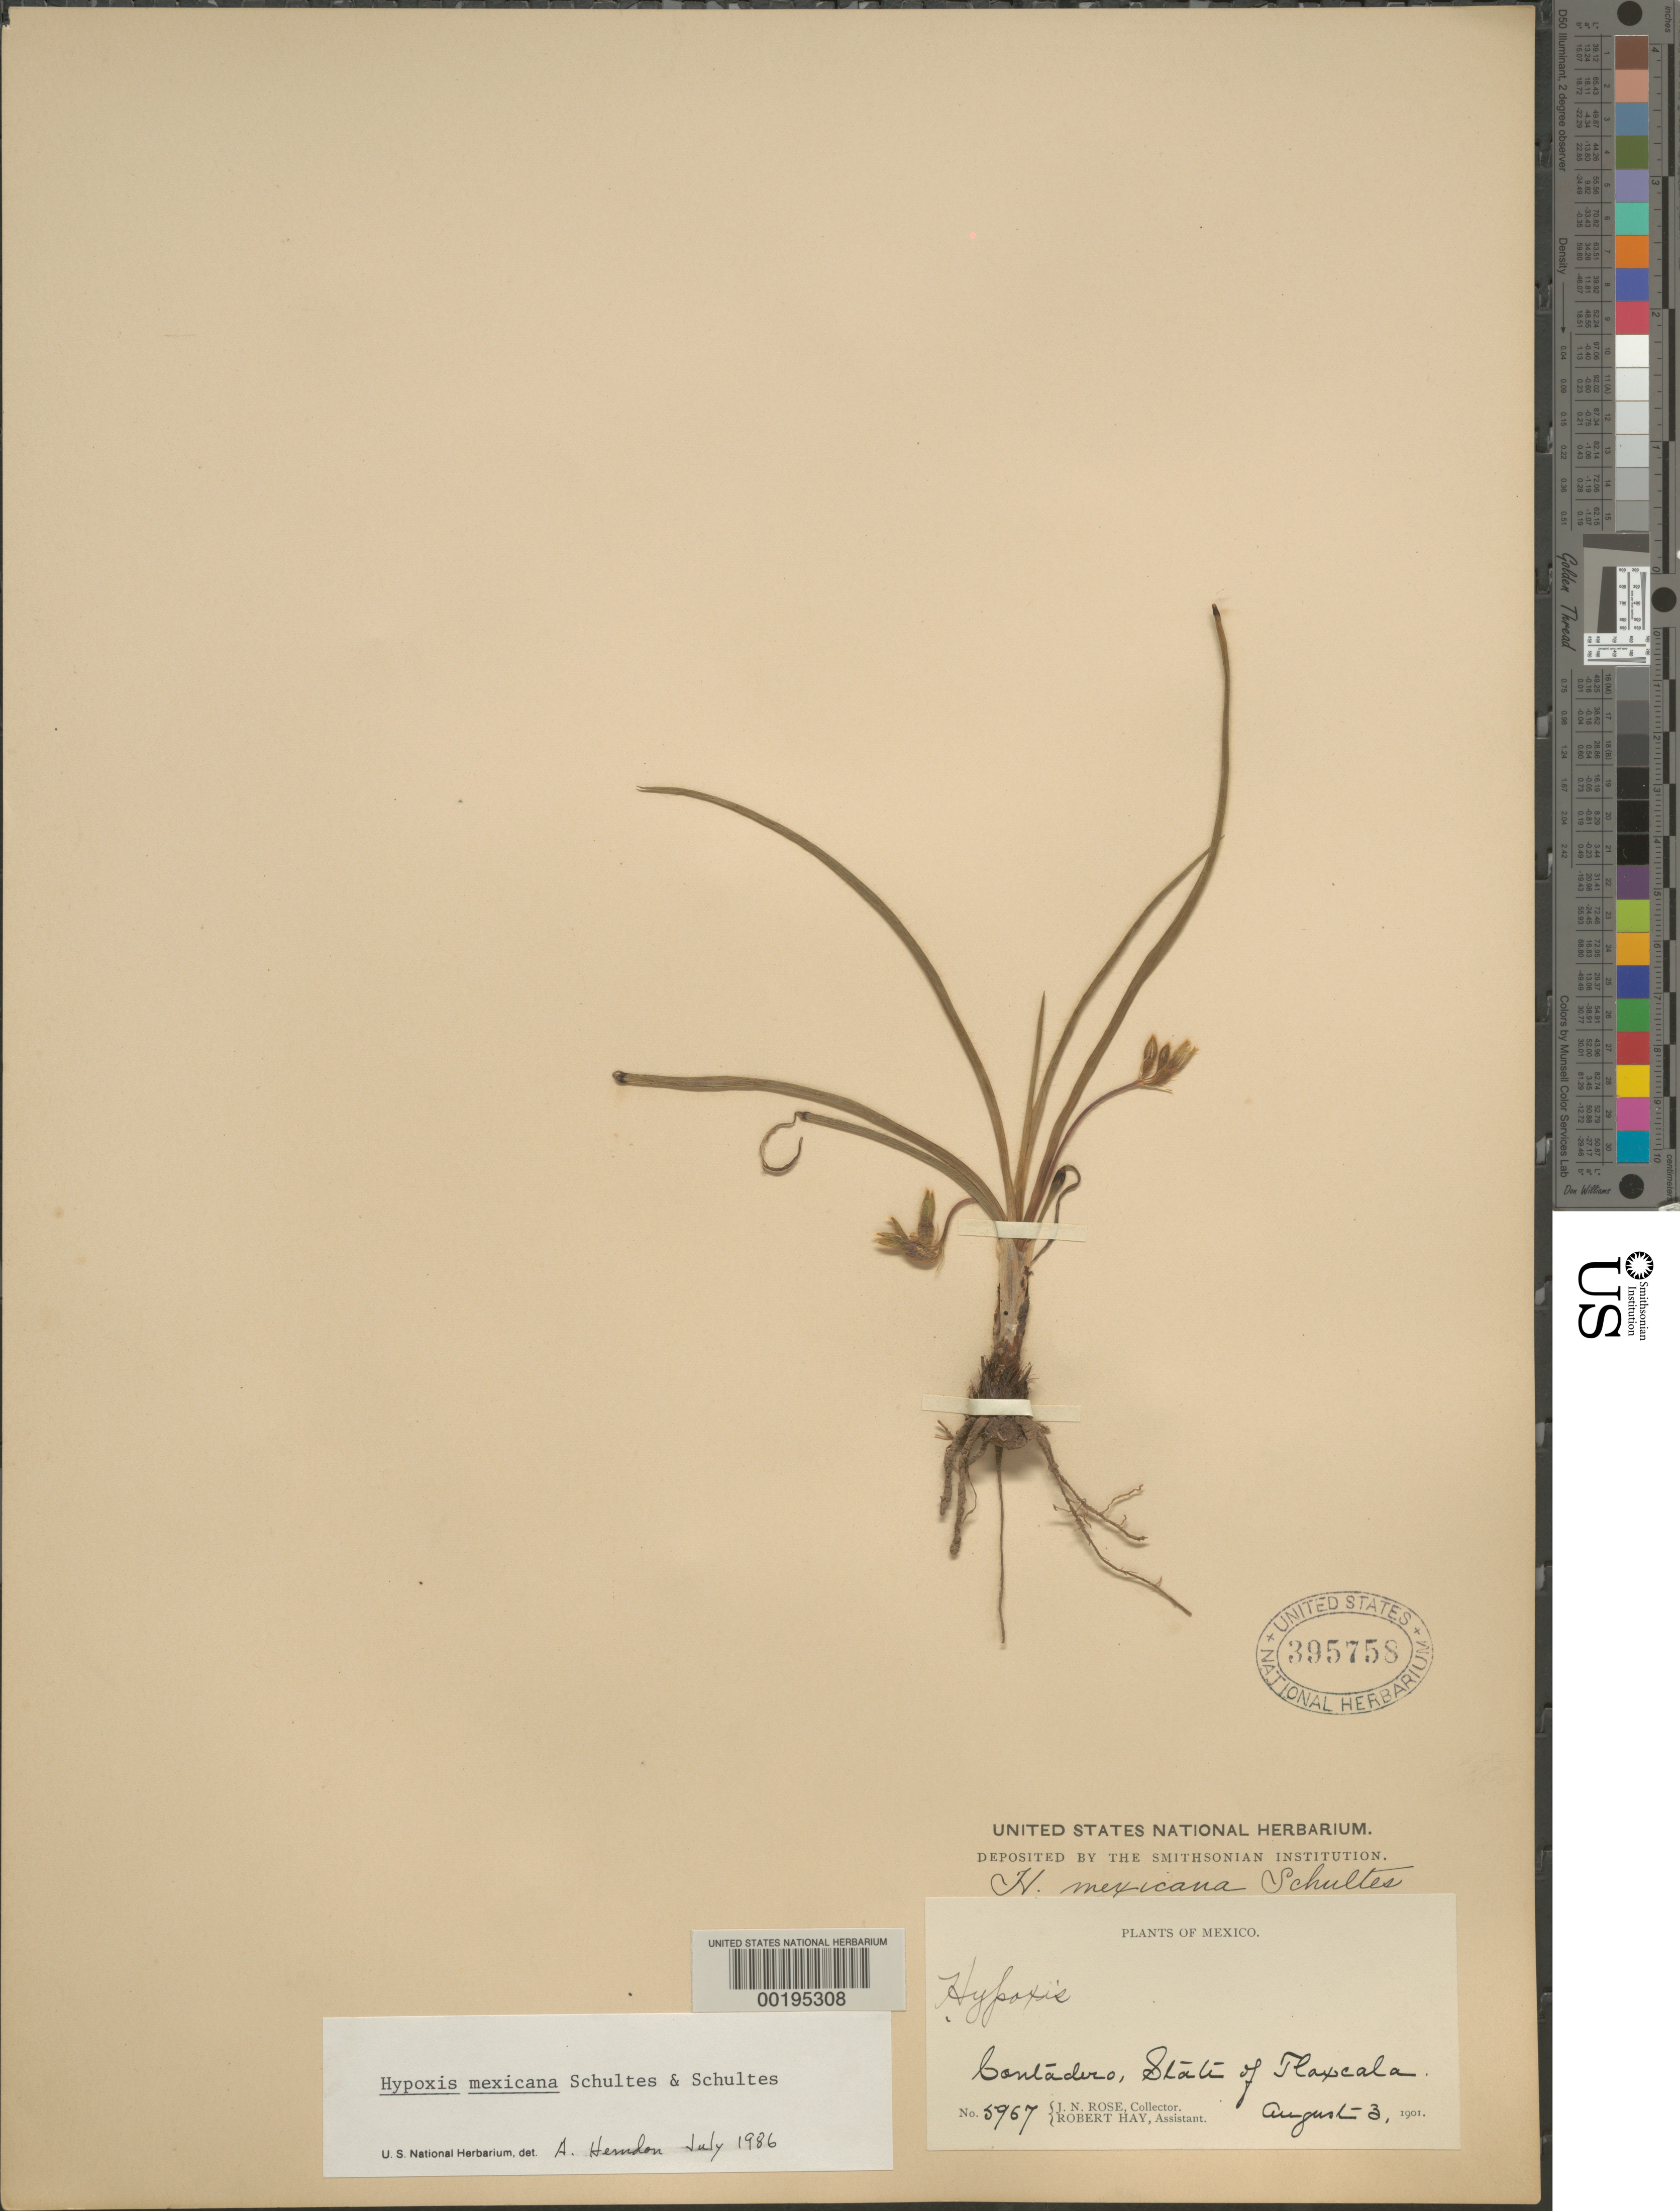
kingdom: Plantae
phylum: Tracheophyta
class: Liliopsida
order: Asparagales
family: Hypoxidaceae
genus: Hypoxis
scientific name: Hypoxis mexicana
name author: Schult. & Schult. f.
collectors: J. N. Rose & R. H. Hay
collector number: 5967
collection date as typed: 03 Aug 1901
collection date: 1901-08-03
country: Mexico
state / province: Tlaxcala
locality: Contadero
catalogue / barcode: US 395758